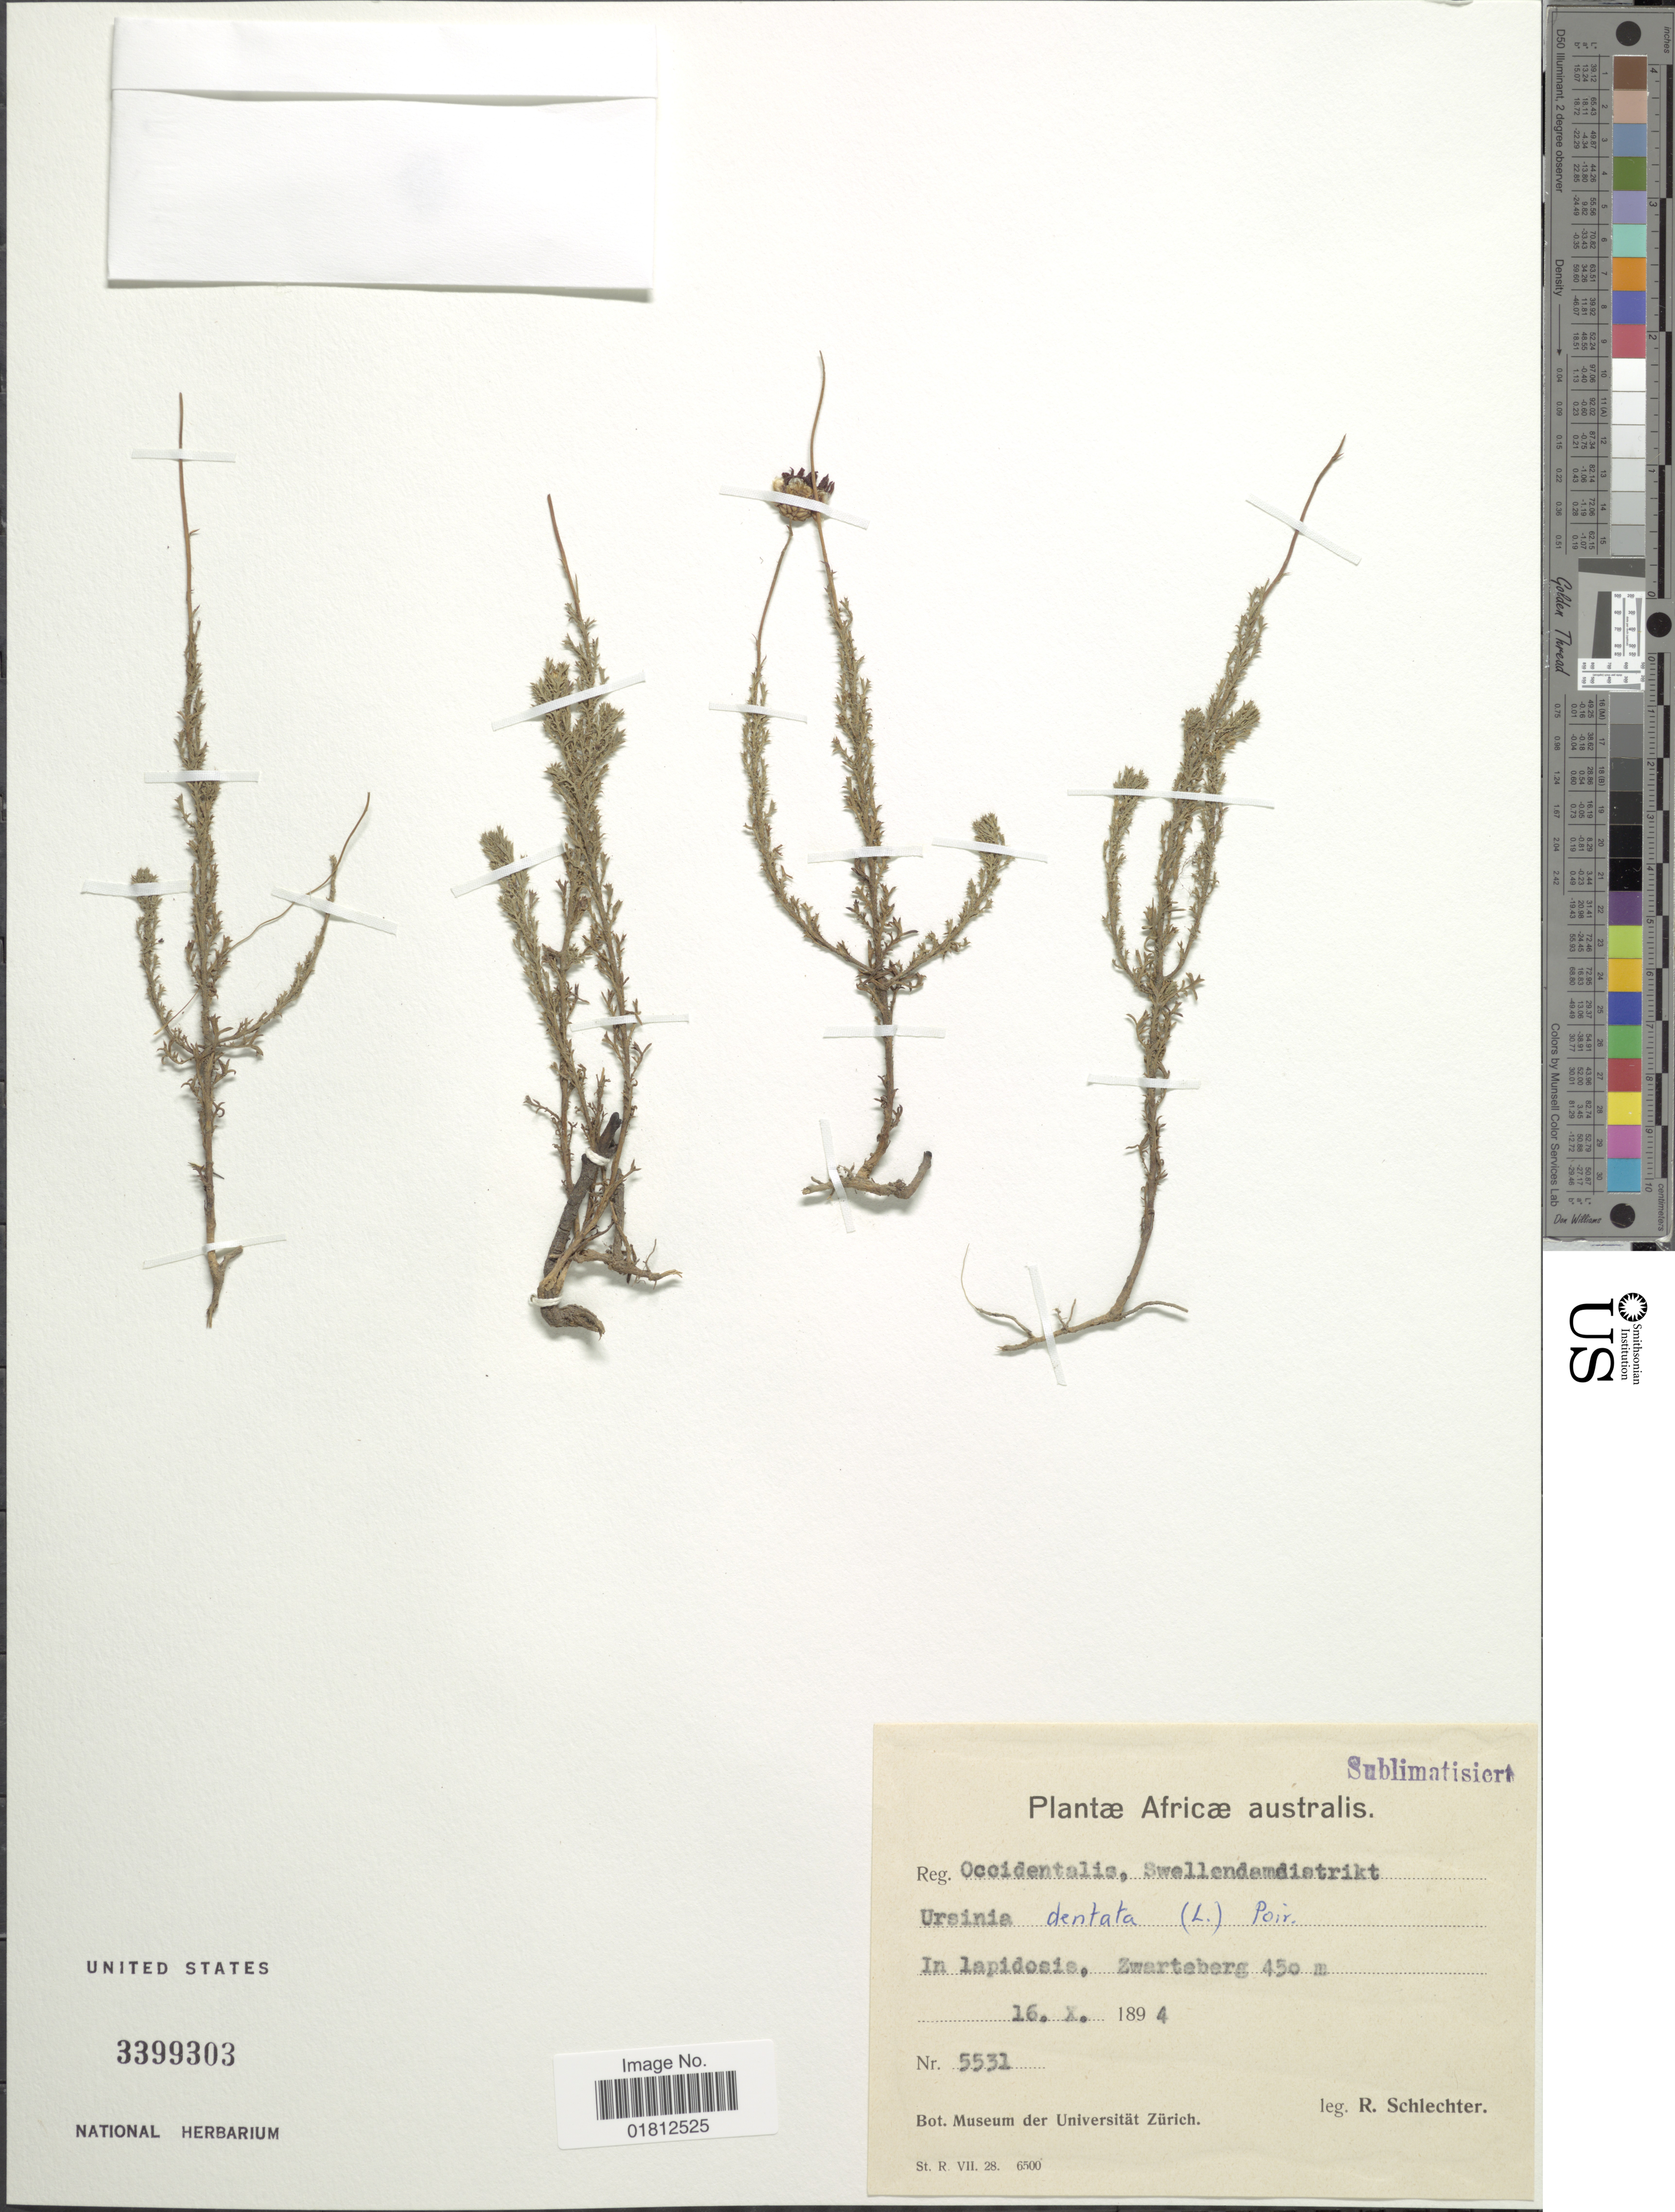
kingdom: Plantae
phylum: Tracheophyta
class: Magnoliopsida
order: Asterales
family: Asteraceae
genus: Ursinia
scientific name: Ursinia dentata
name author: (L.) Poir.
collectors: F. R. R. Schlechter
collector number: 5531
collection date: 1894-10-16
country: South Africa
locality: Africae Audtralis, Occidentalis, Swellendamdistrikt, in lapidosis, Zwarteberg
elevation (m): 450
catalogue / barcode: US 3399303